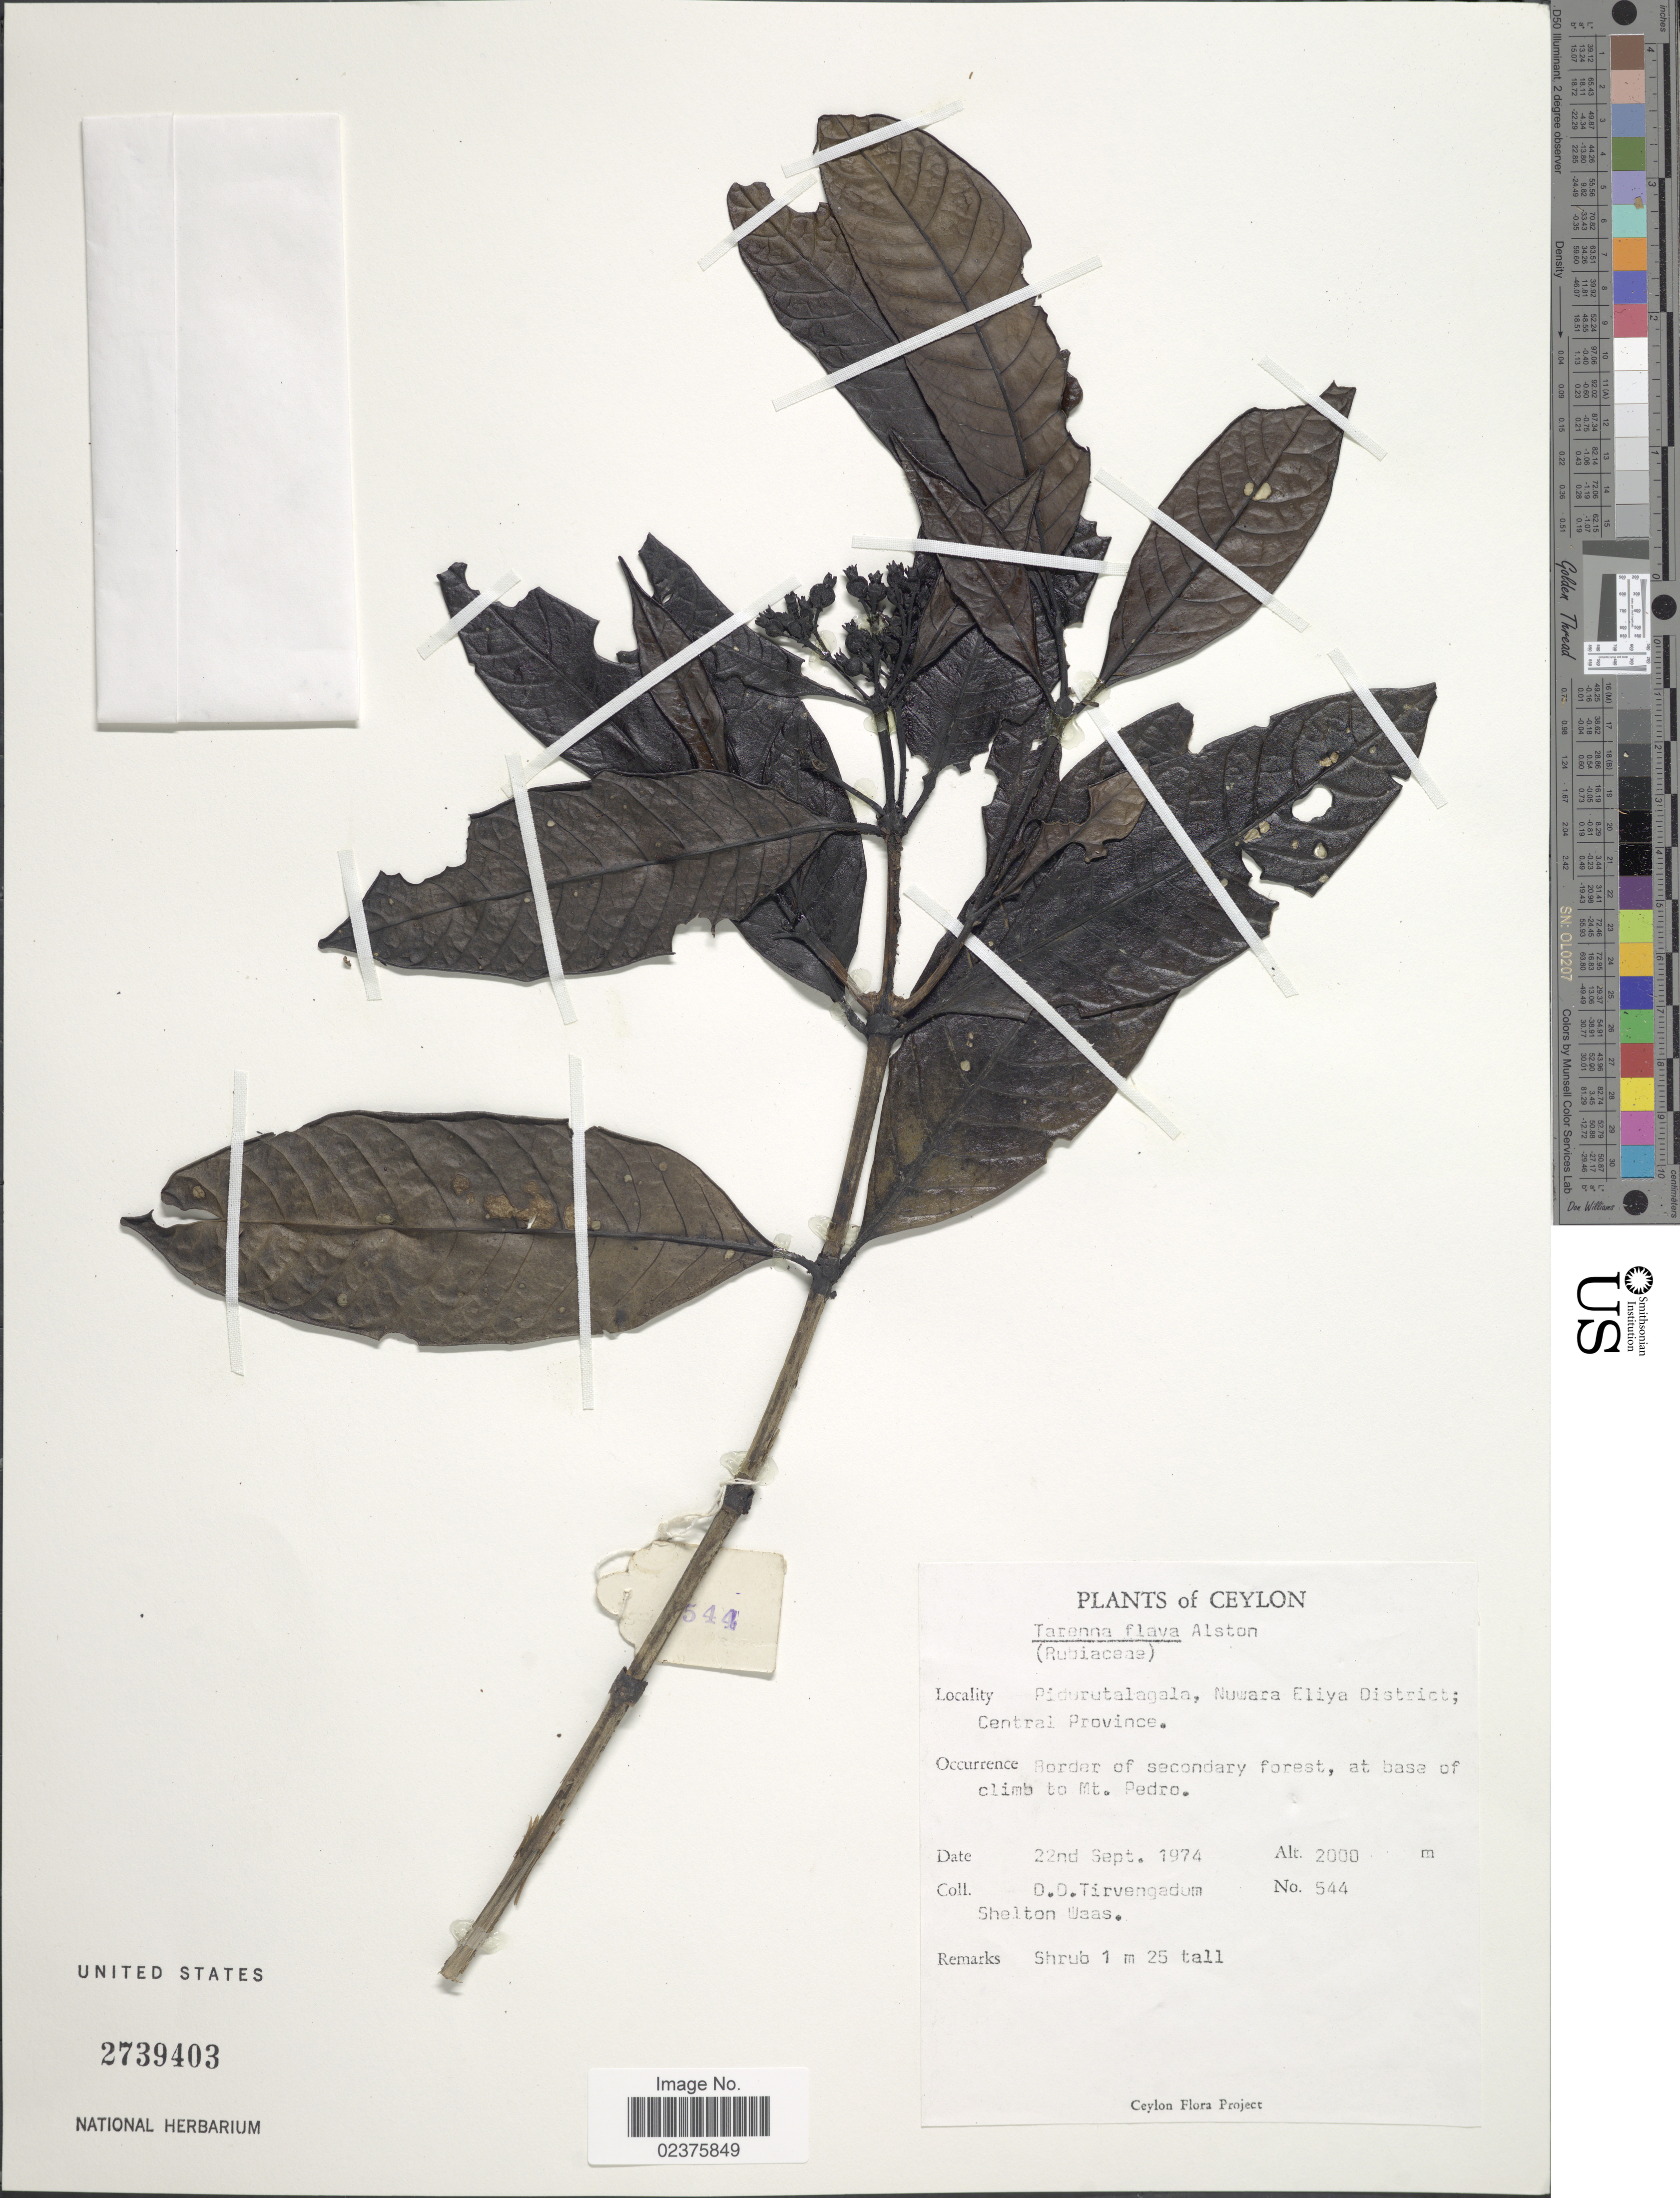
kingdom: Plantae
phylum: Tracheophyta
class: Magnoliopsida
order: Gentianales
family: Rubiaceae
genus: Tarenna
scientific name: Tarenna flava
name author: Alston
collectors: D. Tirvengadum & S. Waas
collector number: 544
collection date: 1974-09-22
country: Sri Lanka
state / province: Central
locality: Ceylon, Pudurutalagala, Nuwara Eliya District, at base of climb to Mt. Pedro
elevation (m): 2000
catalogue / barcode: US 2739403